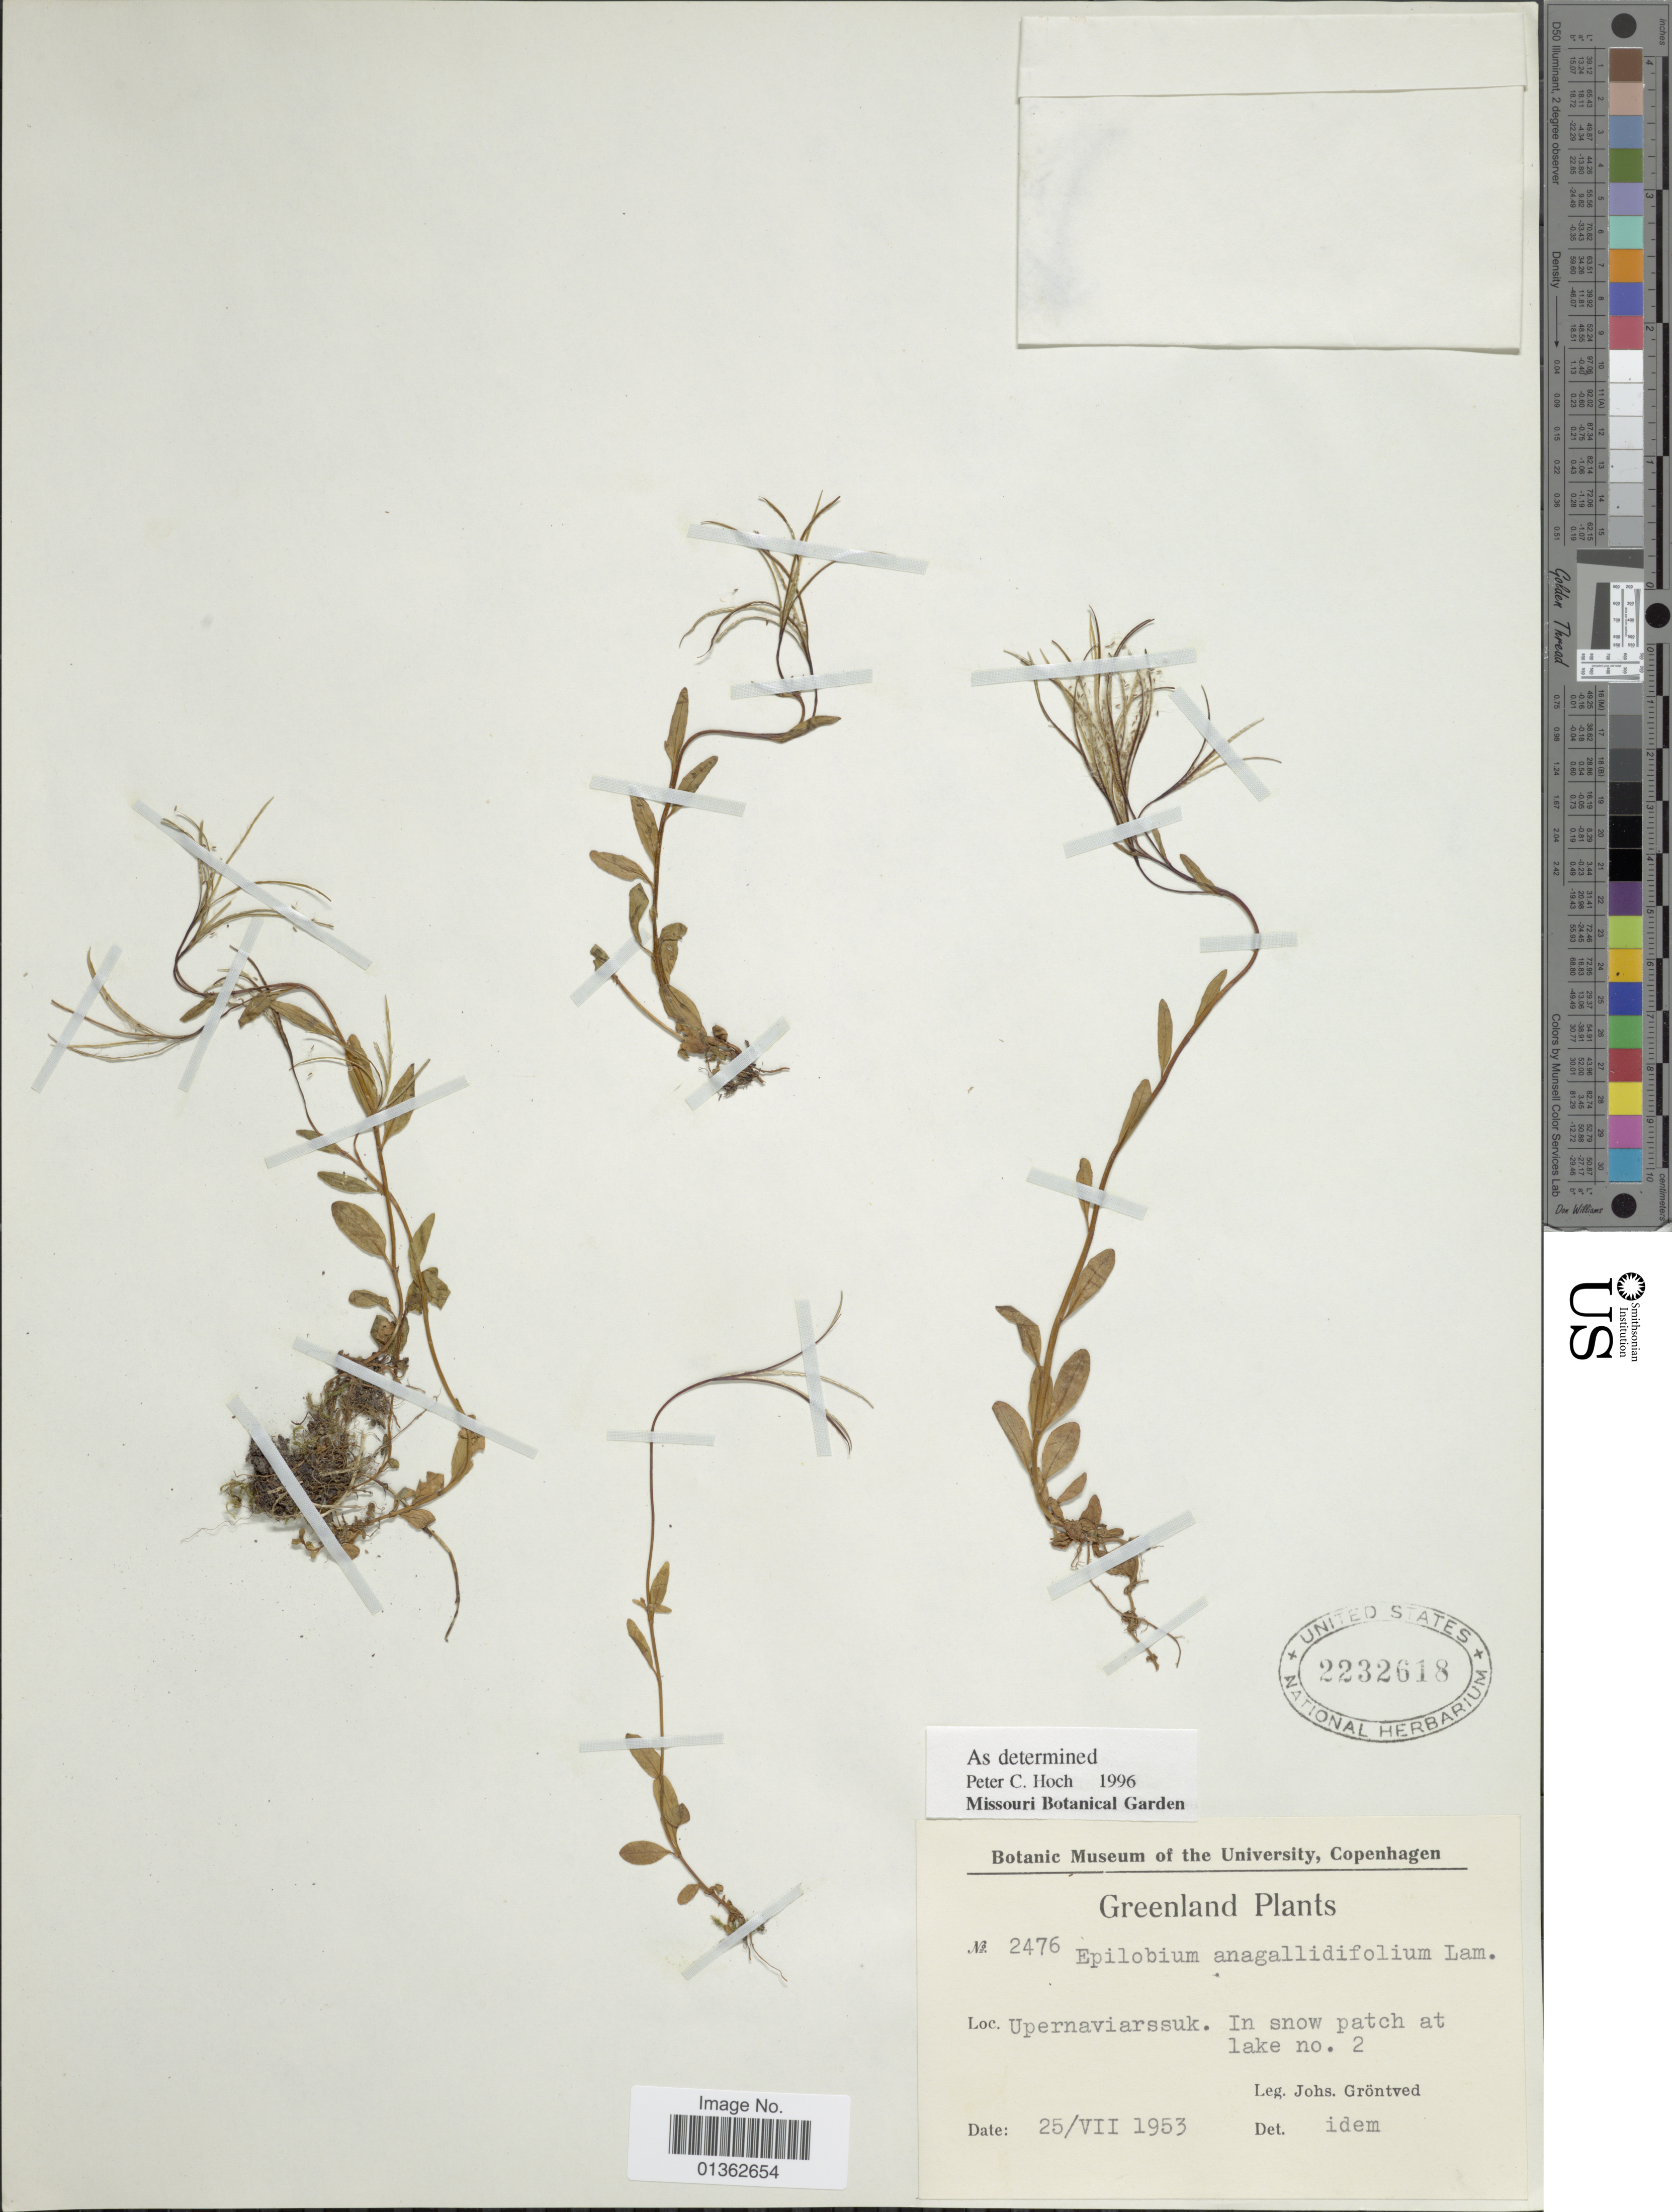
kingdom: Plantae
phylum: Tracheophyta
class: Magnoliopsida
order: Myrtales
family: Onagraceae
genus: Epilobium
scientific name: Epilobium anagallidifolium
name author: Lam.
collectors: J. Grøntved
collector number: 2476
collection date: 1953-07-25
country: Greenland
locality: Upernaviarssuk.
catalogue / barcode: US 2232618